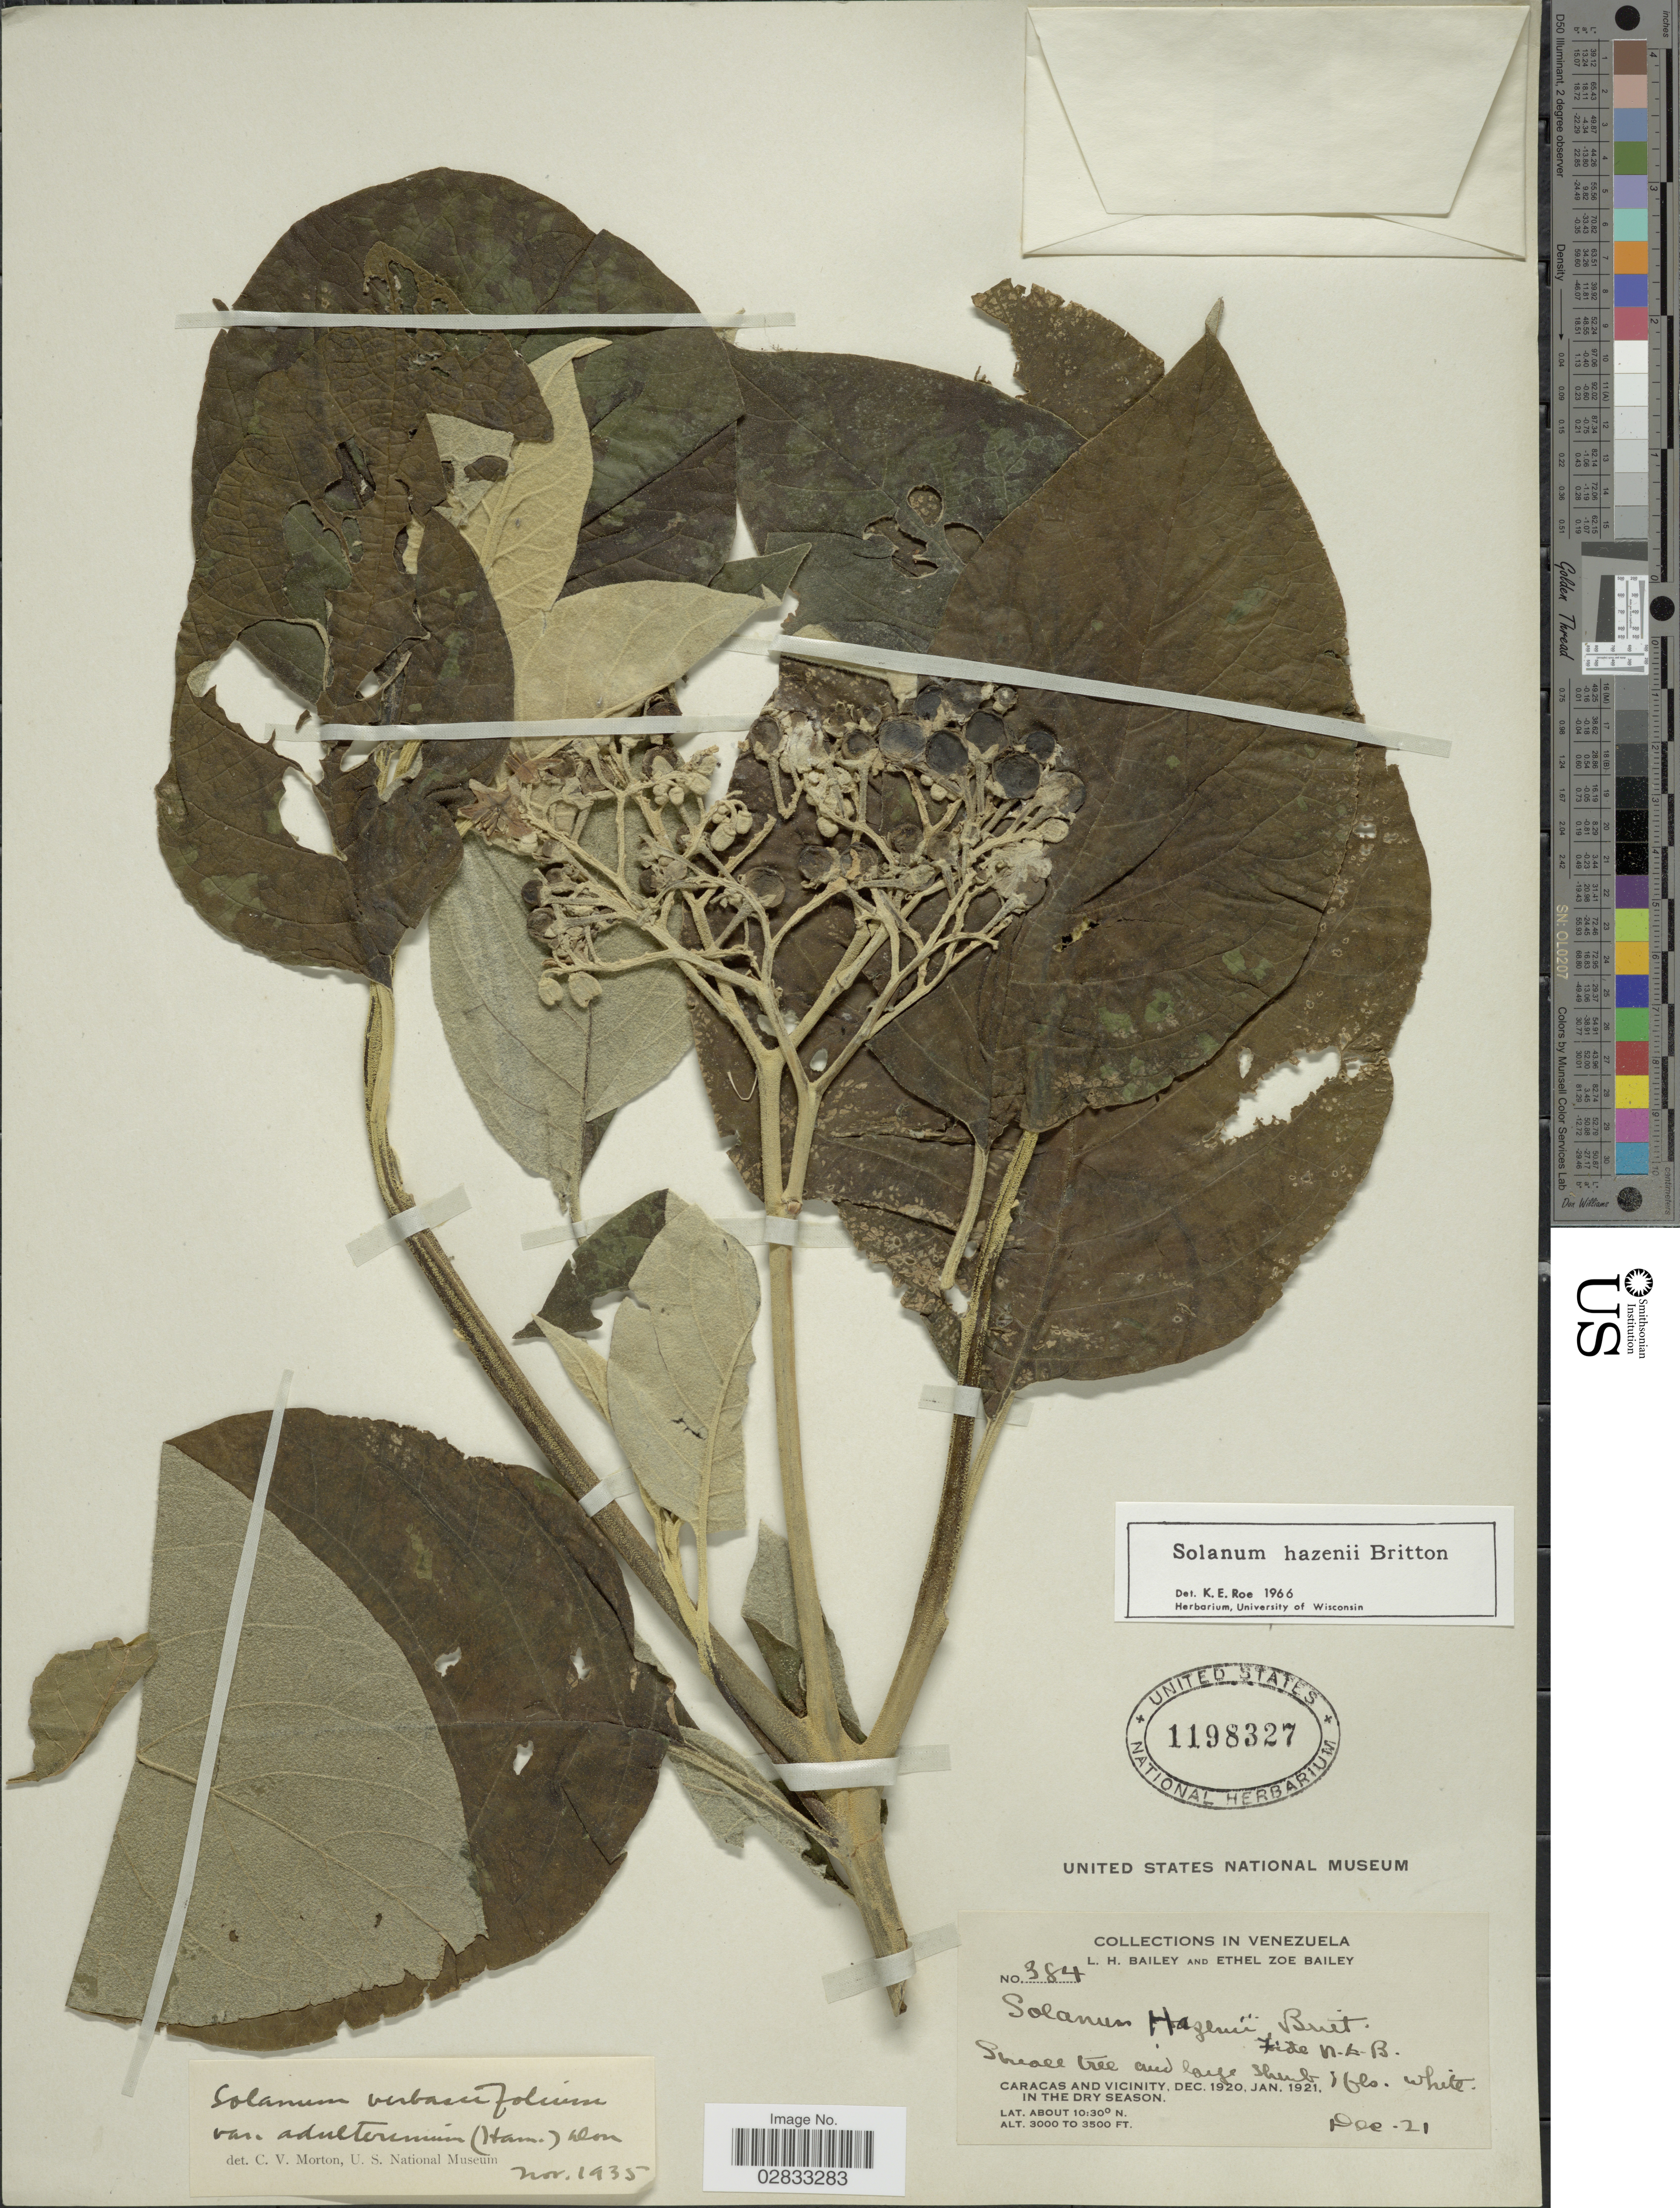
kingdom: Plantae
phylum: Tracheophyta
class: Magnoliopsida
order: Solanales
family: Solanaceae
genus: Solanum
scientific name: Solanum hazenii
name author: Britton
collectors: L. H. Bailey & E. Z. Bailey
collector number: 384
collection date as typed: Transcribed d/m/y: /12/21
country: Venezuela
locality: Caracas and vicinity.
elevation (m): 914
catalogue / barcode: US 1198327